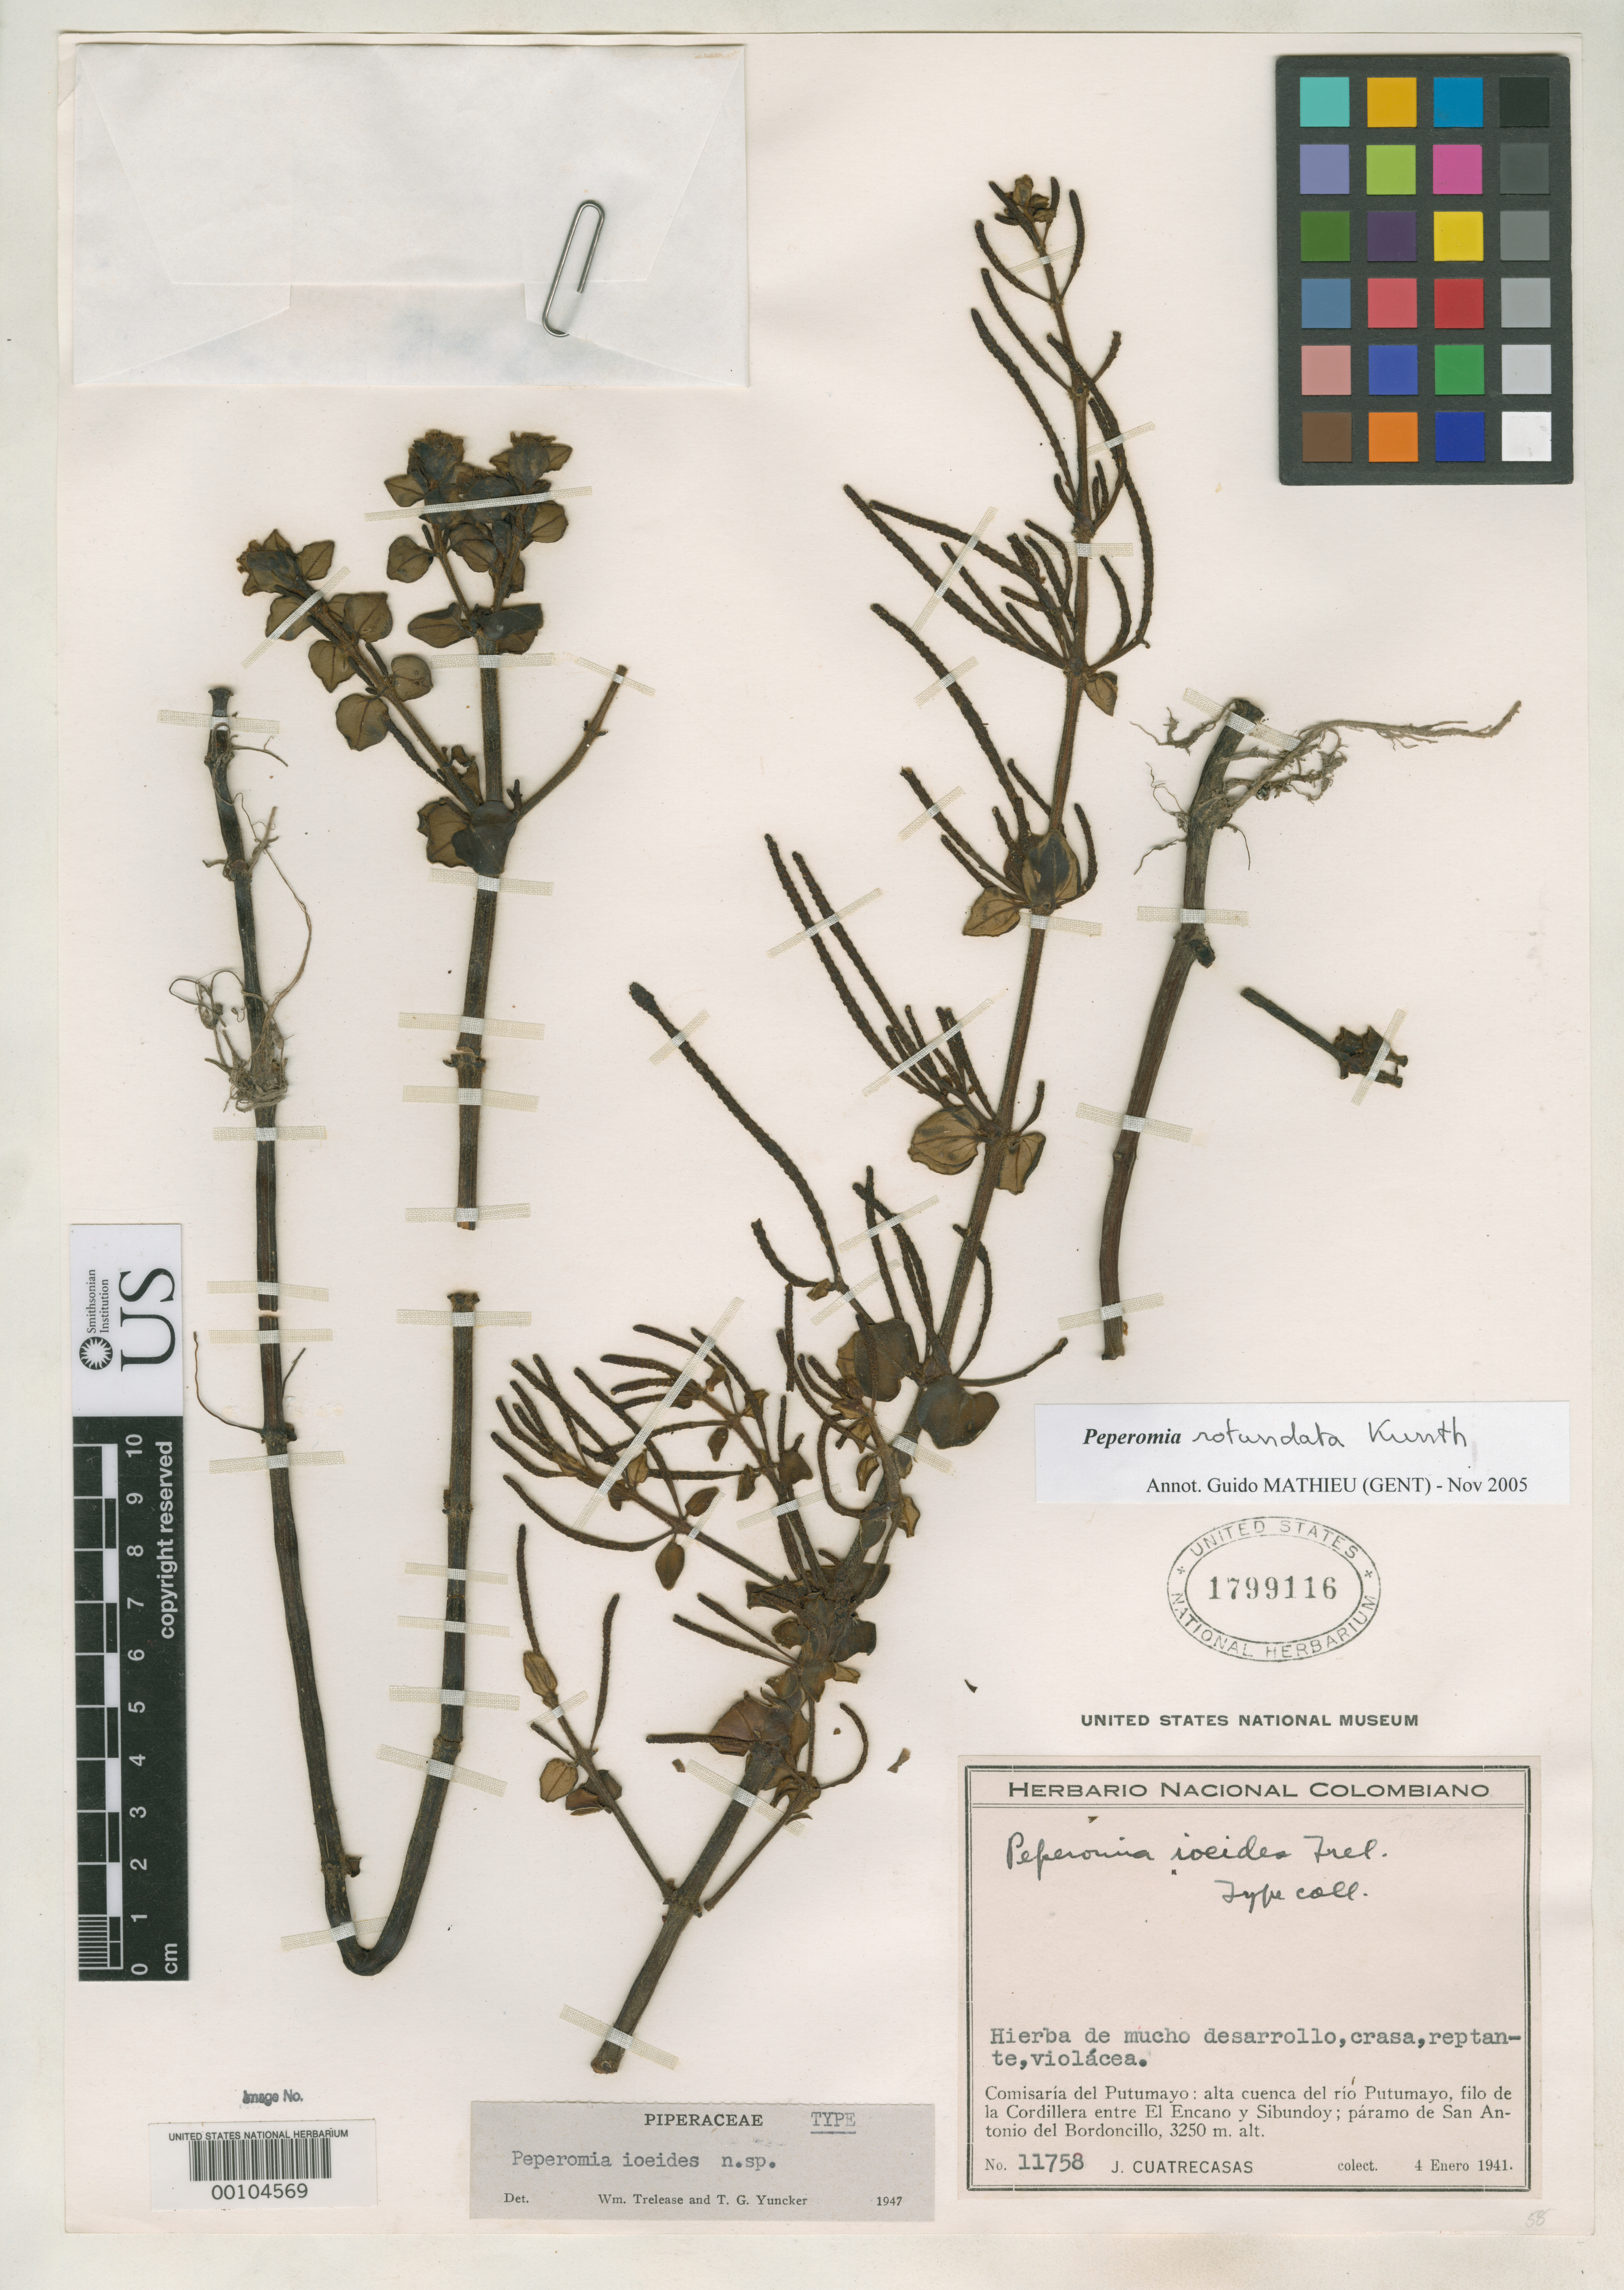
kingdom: Plantae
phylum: Tracheophyta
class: Magnoliopsida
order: Piperales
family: Piperaceae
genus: Peperomia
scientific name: Peperomia ioeides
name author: Trel. & Yunck.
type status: Holotype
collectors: J. Cuatrecasas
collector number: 11758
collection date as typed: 04 Jan 1941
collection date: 1941-01-04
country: Colombia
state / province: Putumayo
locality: Between El Encano and Sibundoy, Paramo de San Antonia del Bordoncillo.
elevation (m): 3250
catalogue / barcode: US 1799116